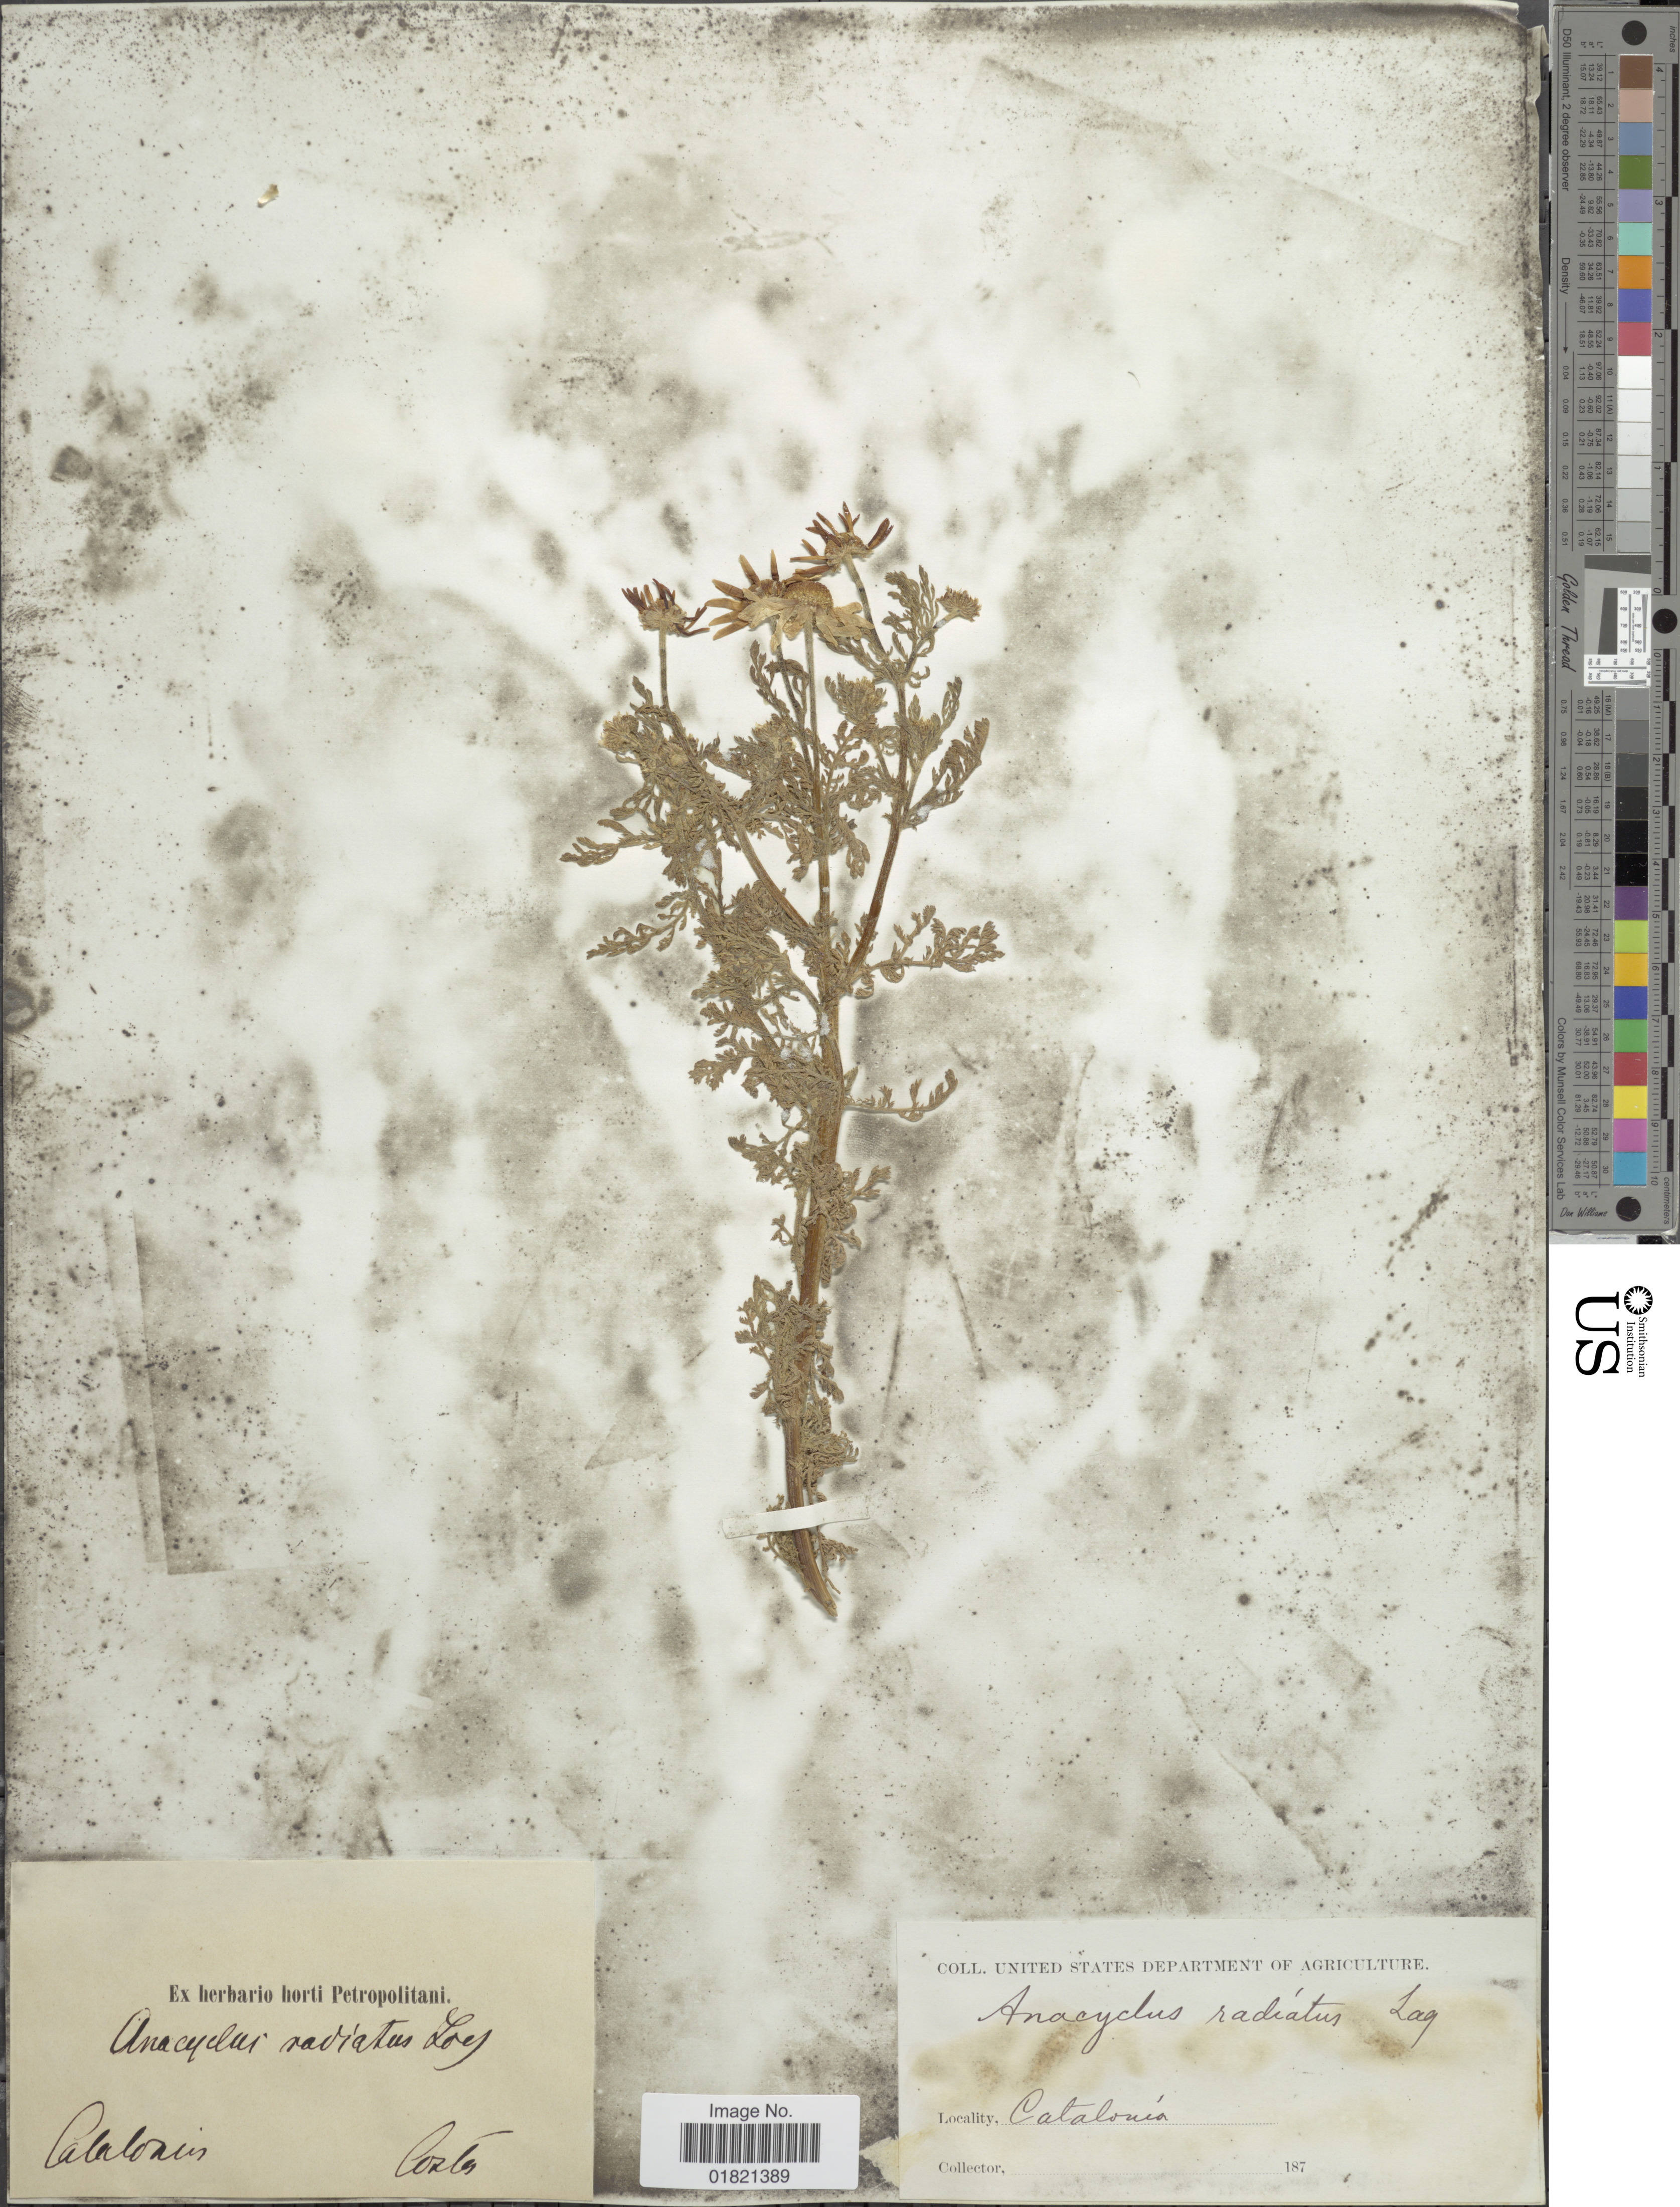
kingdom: Plantae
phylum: Tracheophyta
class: Magnoliopsida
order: Asterales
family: Asteraceae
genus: Anacyclus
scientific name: Anacyclus radiatus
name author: Loisel.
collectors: -. Costes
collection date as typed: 187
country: Spain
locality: Catalonia